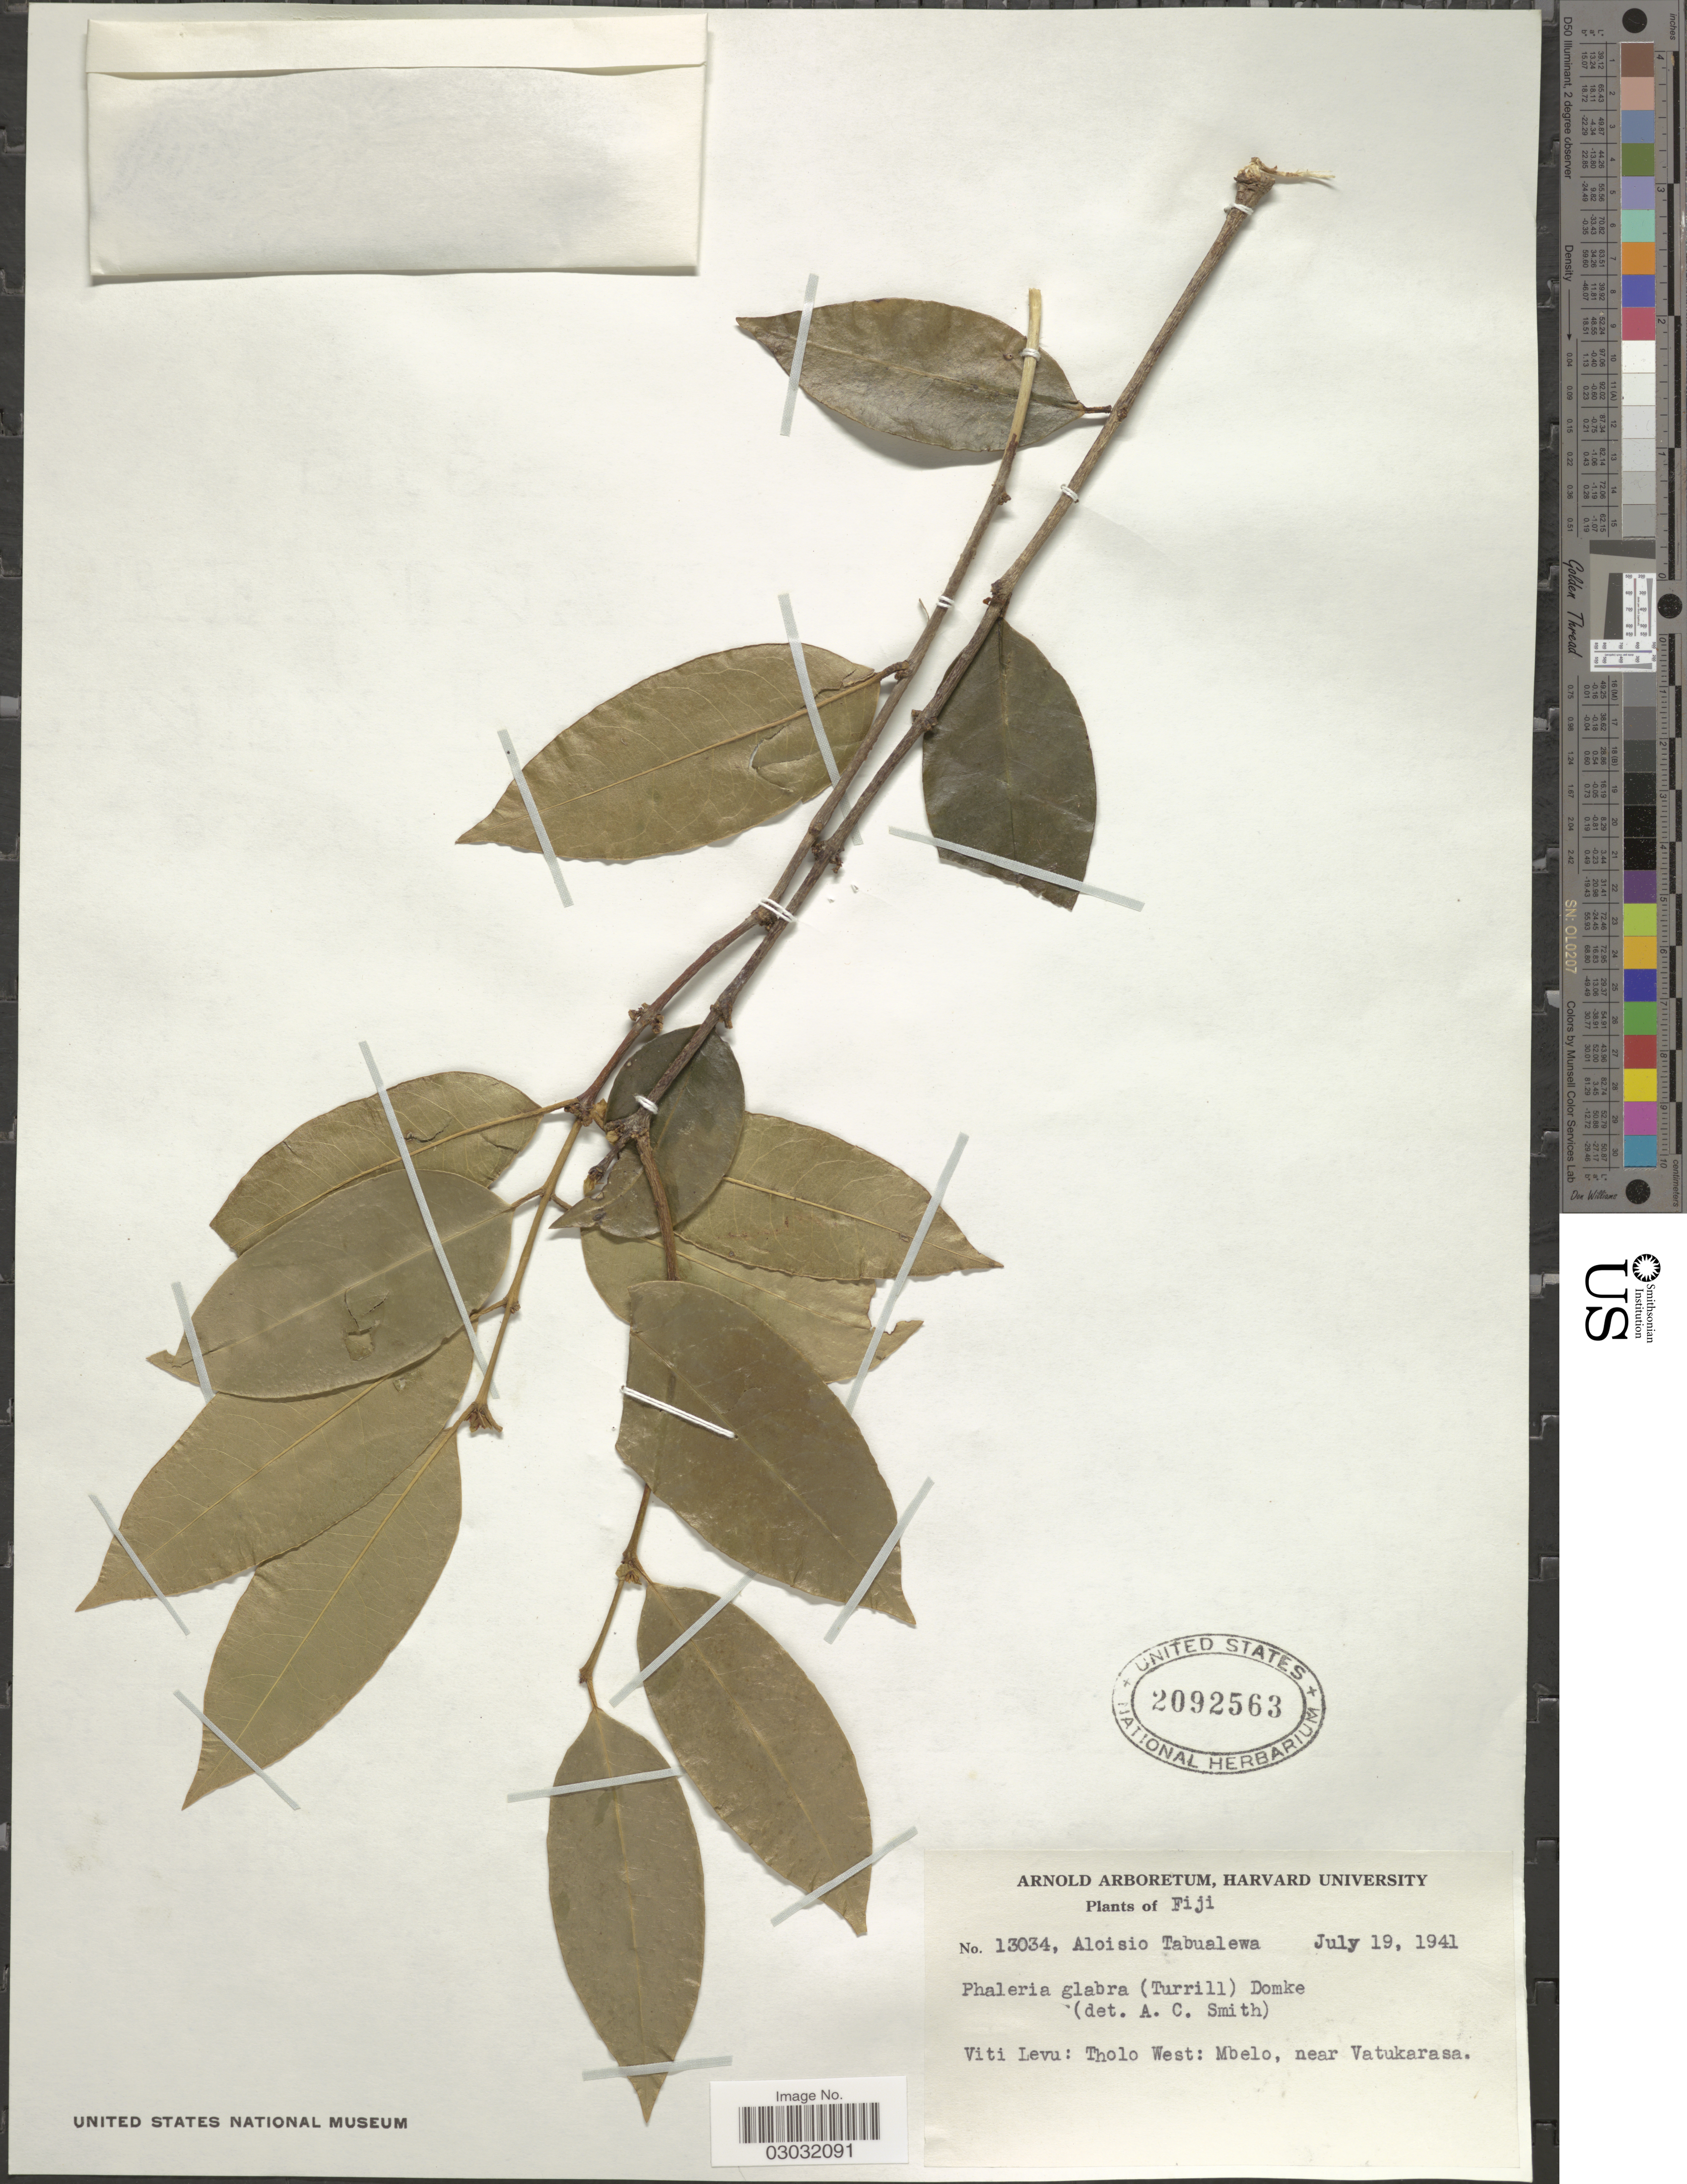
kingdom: Plantae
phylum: Tracheophyta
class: Magnoliopsida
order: Malvales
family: Thymelaeaceae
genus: Phaleria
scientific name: Phaleria glabra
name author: (Turrill) Domke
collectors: A. Tabualewa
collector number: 13034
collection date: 1941-07-19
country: Fiji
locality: Viti Levu: Tholo West: Mbelo, near Vatukarasa.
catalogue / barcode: US 2092563